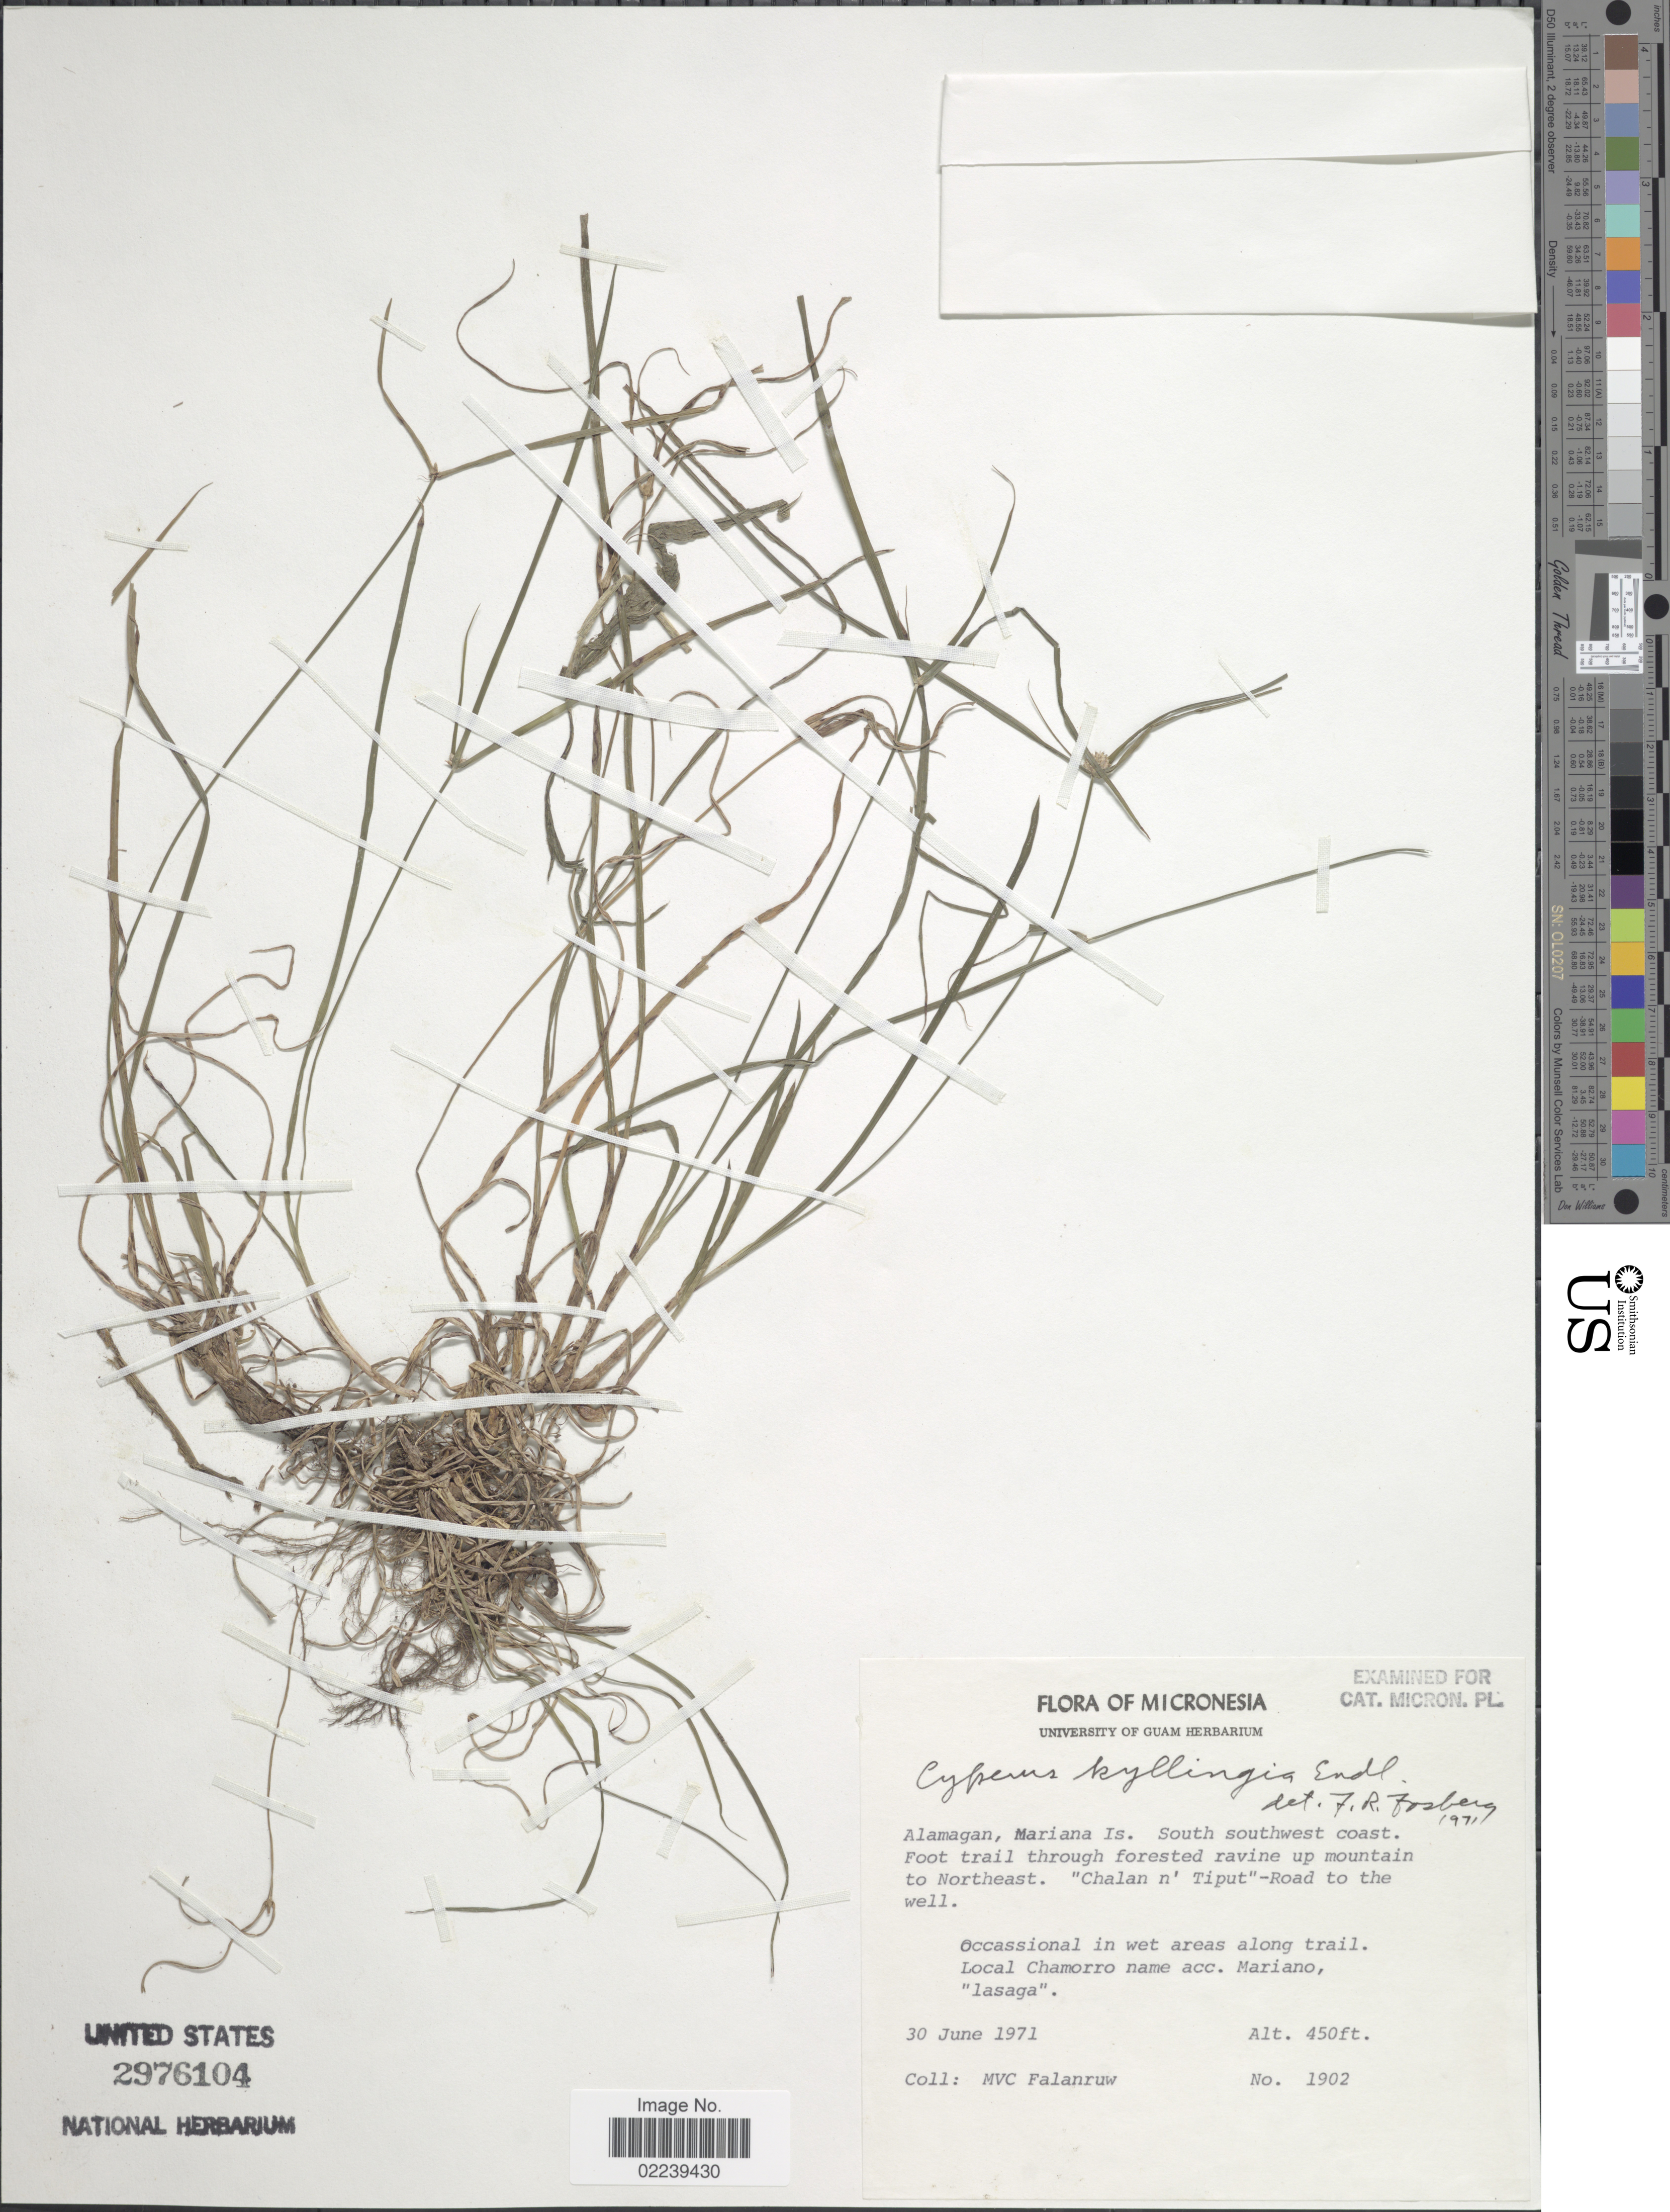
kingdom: Plantae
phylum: Tracheophyta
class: Liliopsida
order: Poales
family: Cyperaceae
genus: Cyperus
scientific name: Cyperus mindorensis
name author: (Steud.) Huygh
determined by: Strong, M. T., (US), Smithsonian Institution - National Museum of Natural History (UNITED STATES)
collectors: M. V. Falanruw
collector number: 1902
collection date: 1971-06-30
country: Northern Mariana Islands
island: Alamagan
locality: Alamagan, Mariana Is. South southwest coast. Foot trail through forested ravine up mountain to Northeast. 'Chalan n' Tiput' Road to the well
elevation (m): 137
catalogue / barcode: US 2976104